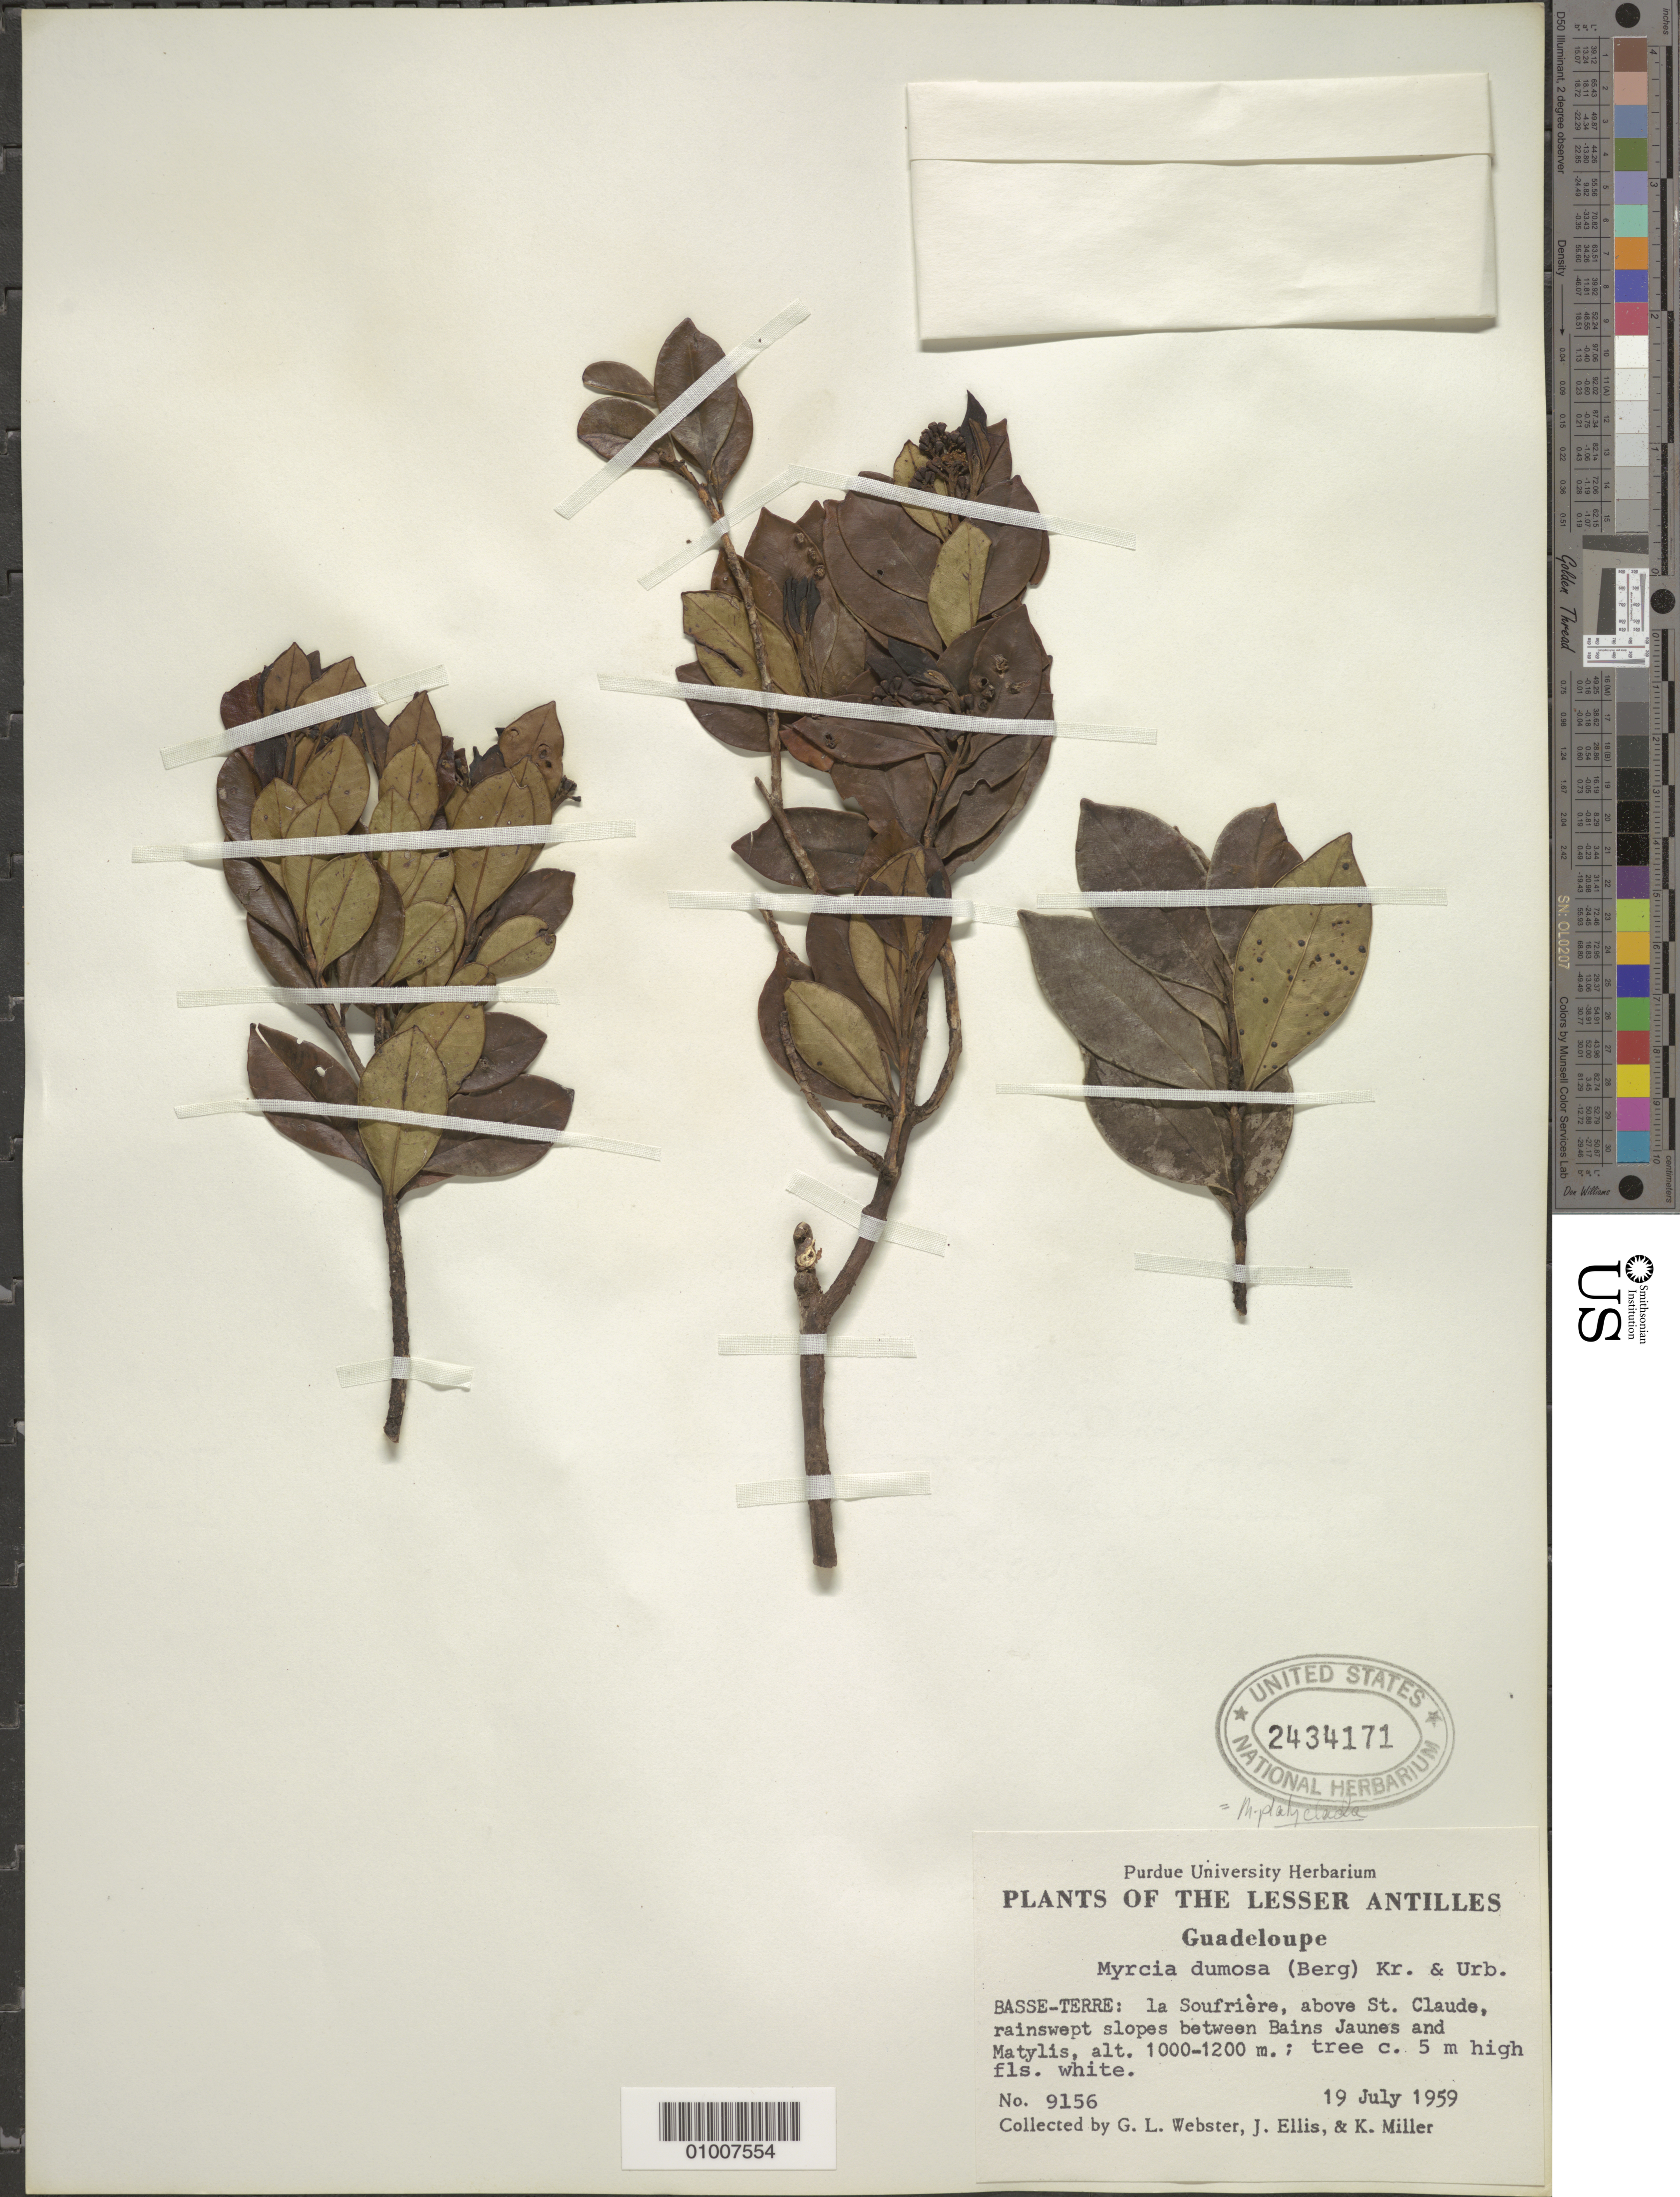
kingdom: Plantae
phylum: Tracheophyta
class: Magnoliopsida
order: Myrtales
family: Myrtaceae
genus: Myrcia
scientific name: Myrcia platyclada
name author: DC.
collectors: G. L. Webster, J. Ellis & K. Miller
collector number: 9156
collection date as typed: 19 Jul 1959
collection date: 1959-07-19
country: Guadeloupe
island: Basse Terre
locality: La Soufrière, above St. Claude, between Bains Jaunes and Matylis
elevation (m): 1000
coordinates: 0 N, 0 E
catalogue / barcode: US 2434171